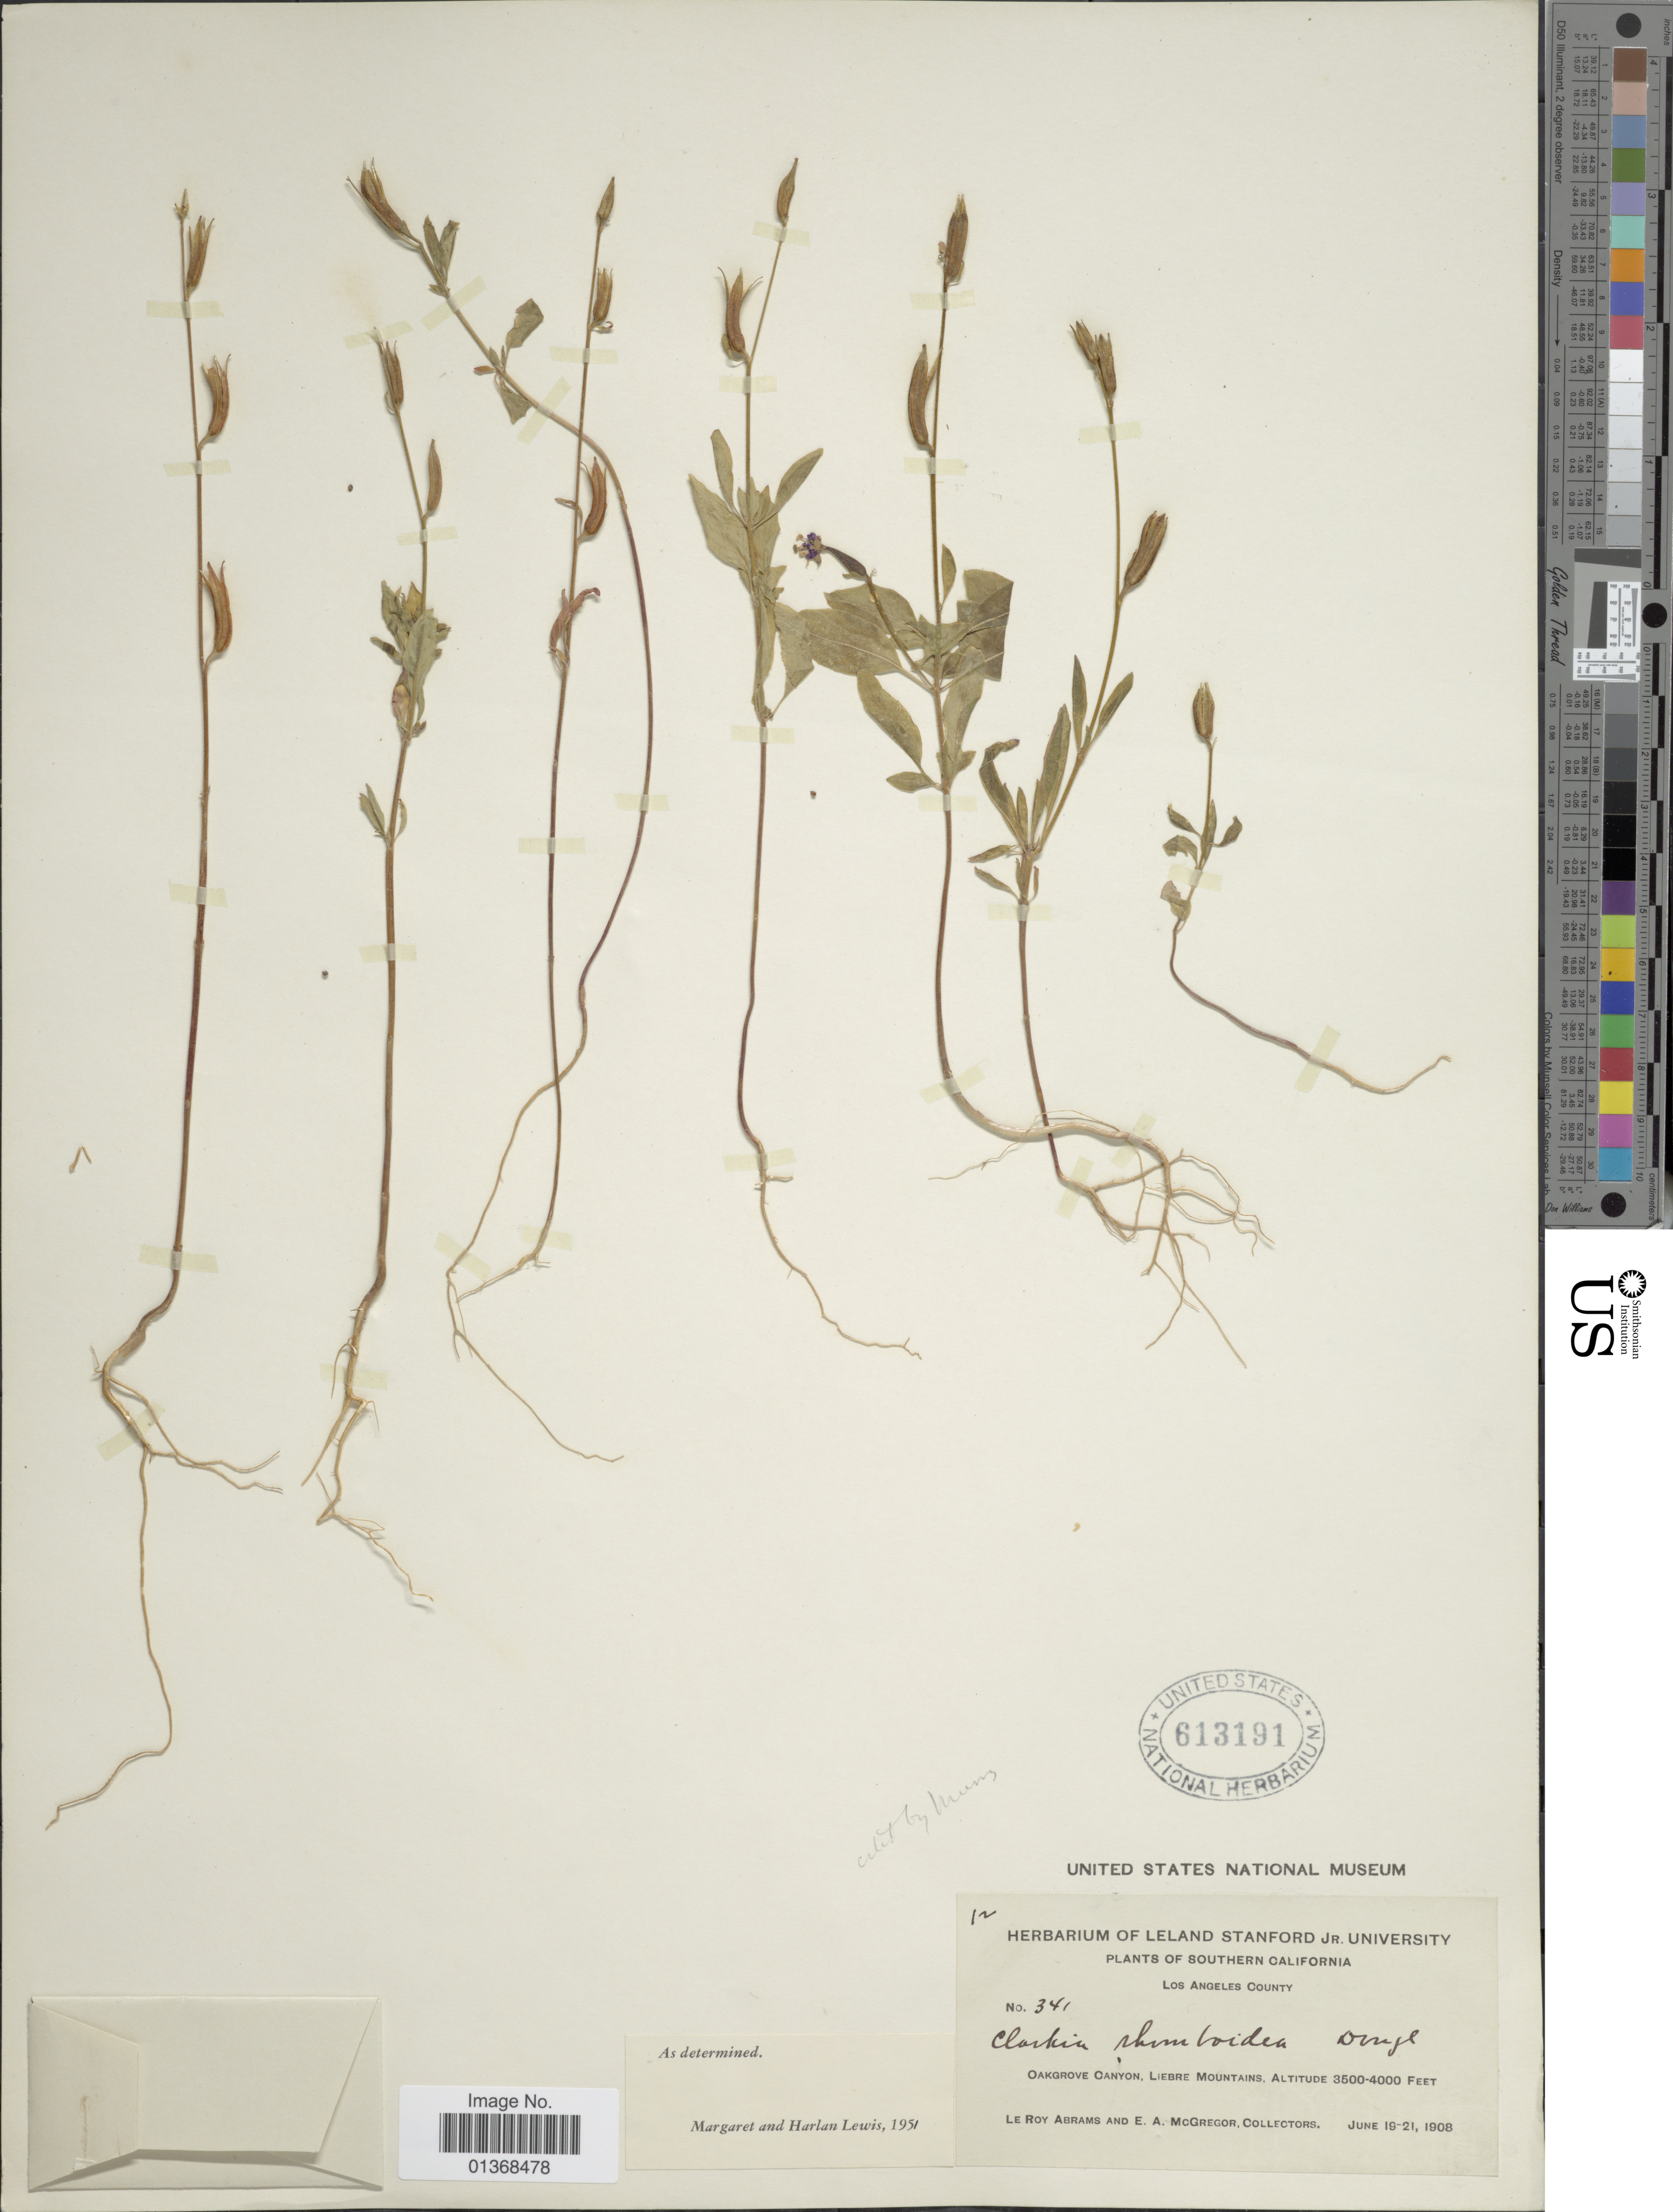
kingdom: Plantae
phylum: Tracheophyta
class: Magnoliopsida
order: Myrtales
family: Onagraceae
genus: Clarkia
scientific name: Clarkia rhomboidea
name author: Douglas ex Hook.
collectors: L. Abrams & E. A. McGregor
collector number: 341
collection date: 1908-06-19/1908-06-21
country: United States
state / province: California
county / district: Los Angeles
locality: Southern Calfiornia, Los Angeles County, Oakgrove Canyon, Liebre Mountains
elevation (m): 1067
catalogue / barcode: US 613191